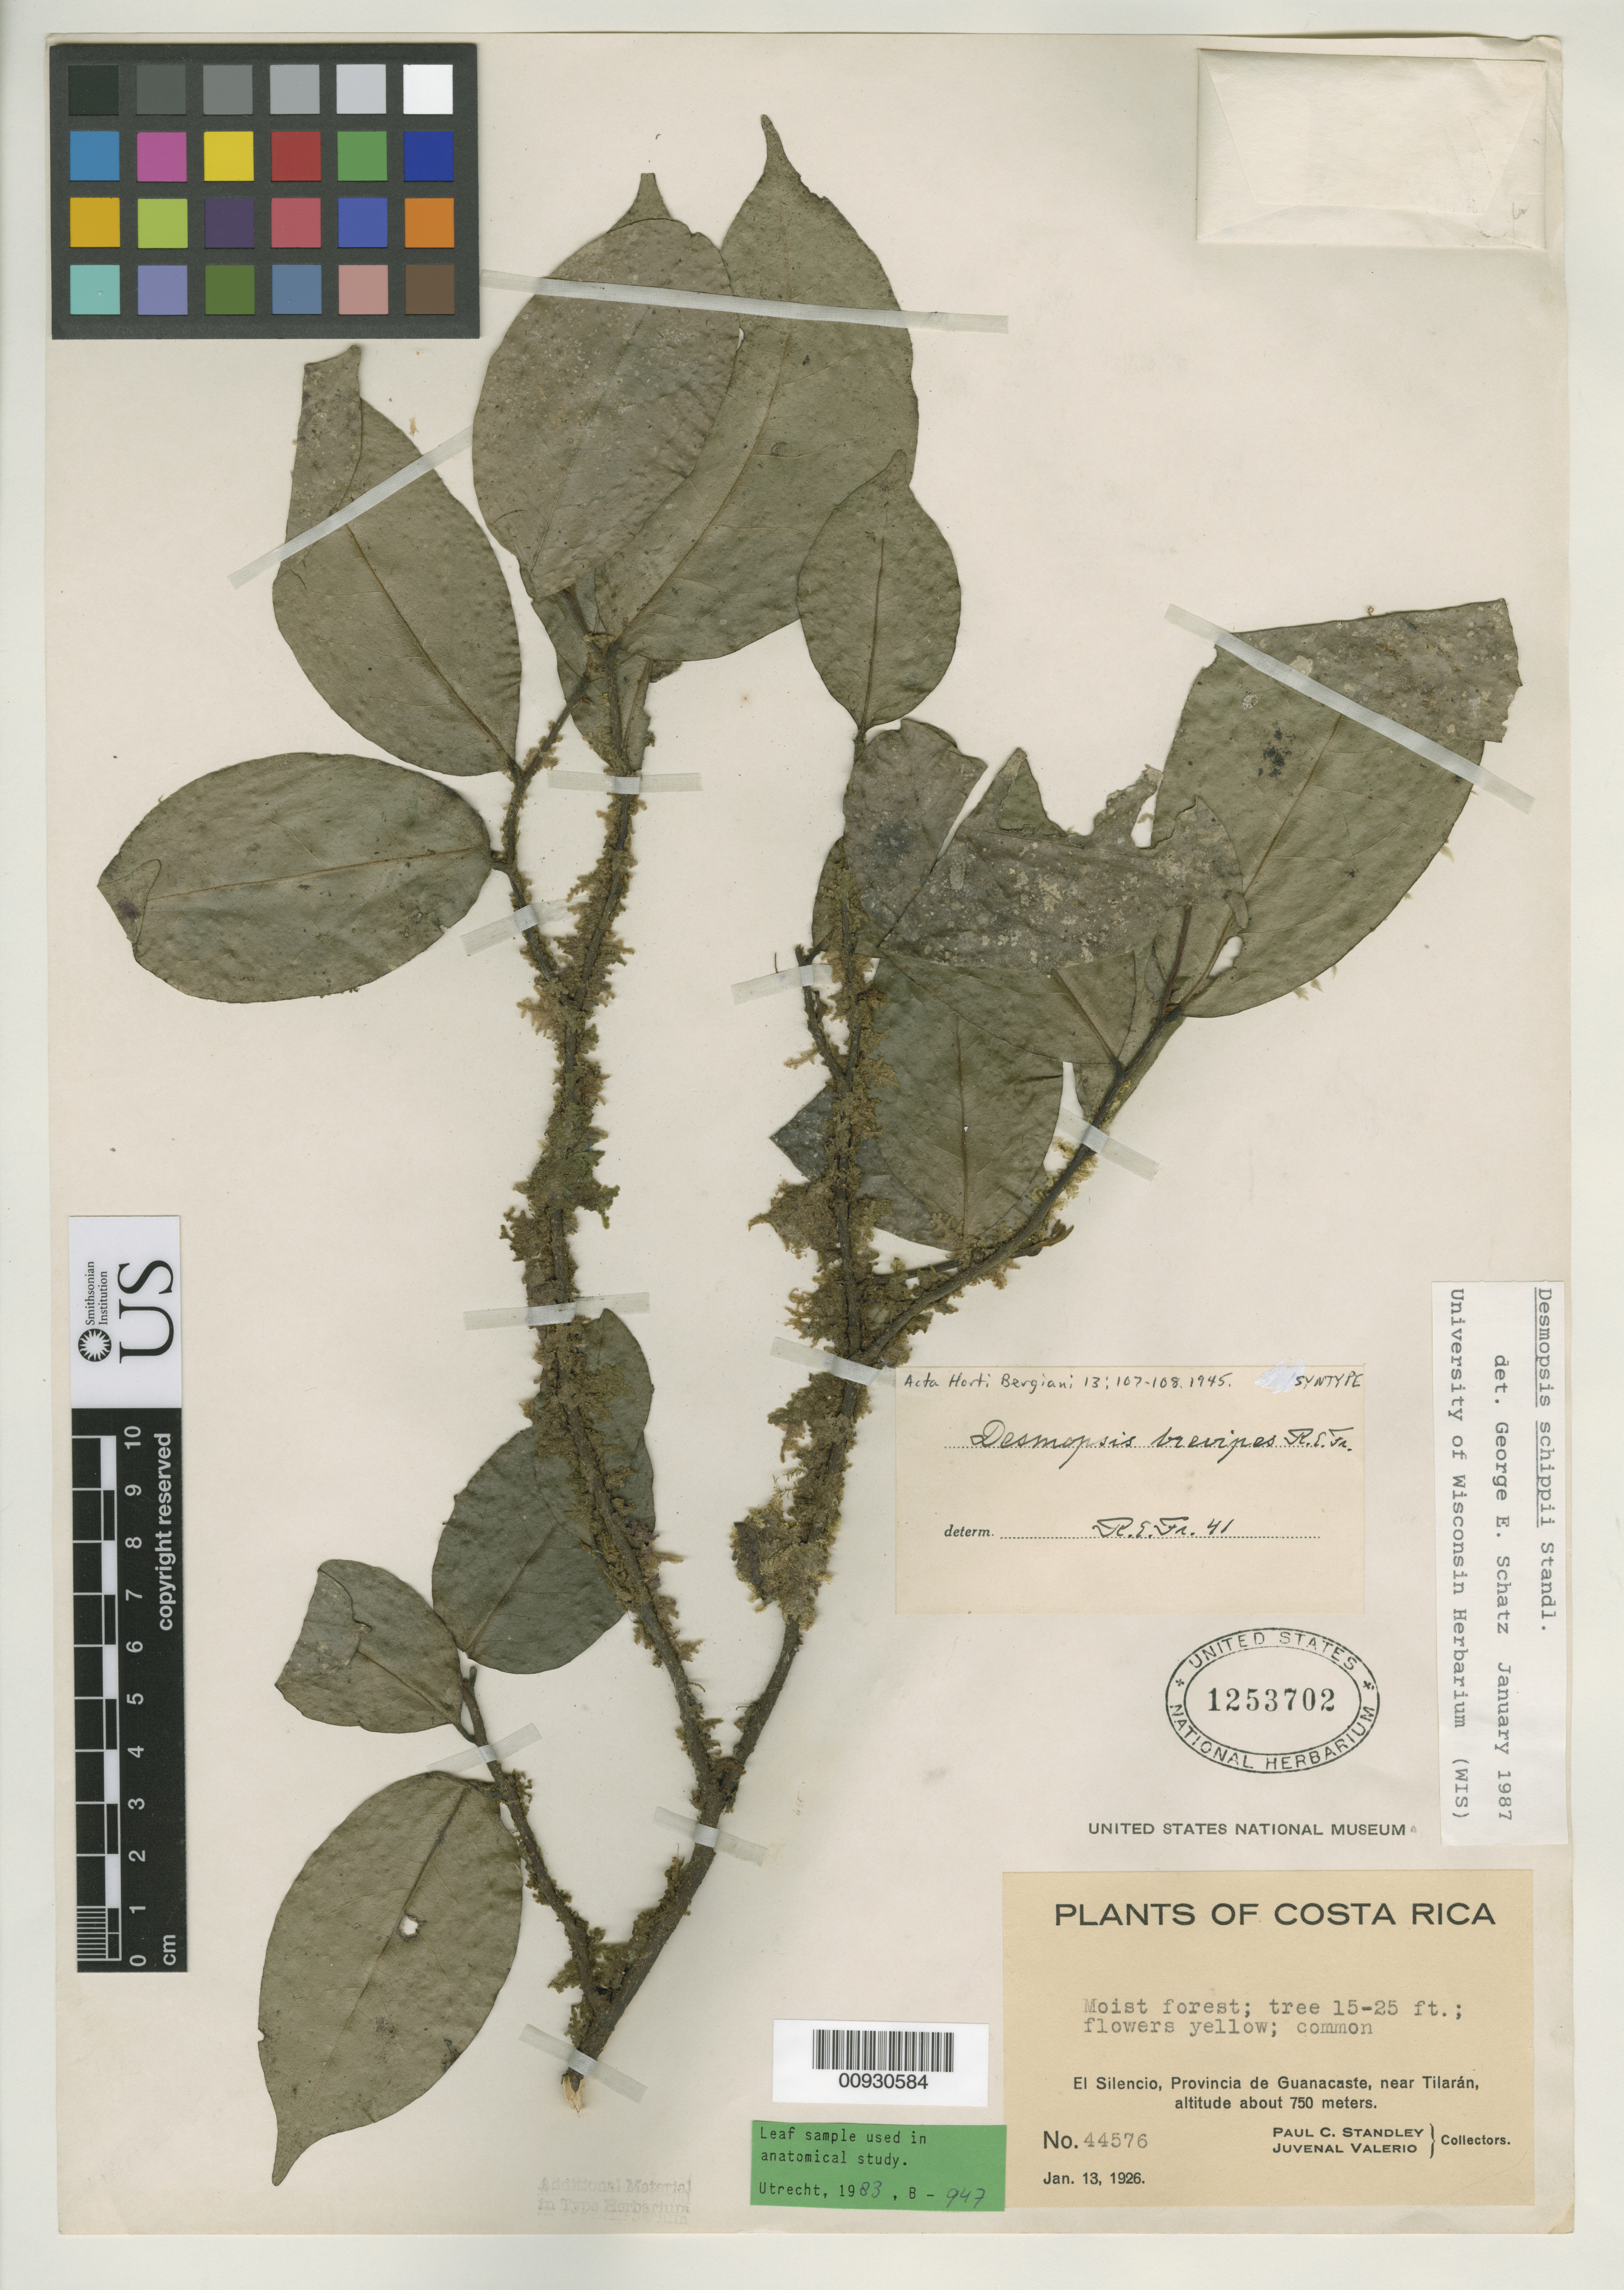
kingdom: Plantae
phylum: Tracheophyta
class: Magnoliopsida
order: Magnoliales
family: Annonaceae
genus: Desmopsis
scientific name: Desmopsis brevipes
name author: R.E. Fr.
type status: Holotype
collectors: P. C. Standley & J. Valerio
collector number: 44576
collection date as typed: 13 Jan 1926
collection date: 1926-01-13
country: Costa Rica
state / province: Guanacaste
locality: Near Tilarán, El Silencio.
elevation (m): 750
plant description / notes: Unclear whether US sheets 1253701 & 1253702 represent holotype & isotype, or holotype mounted on 2 sheets.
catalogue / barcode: US 1253702